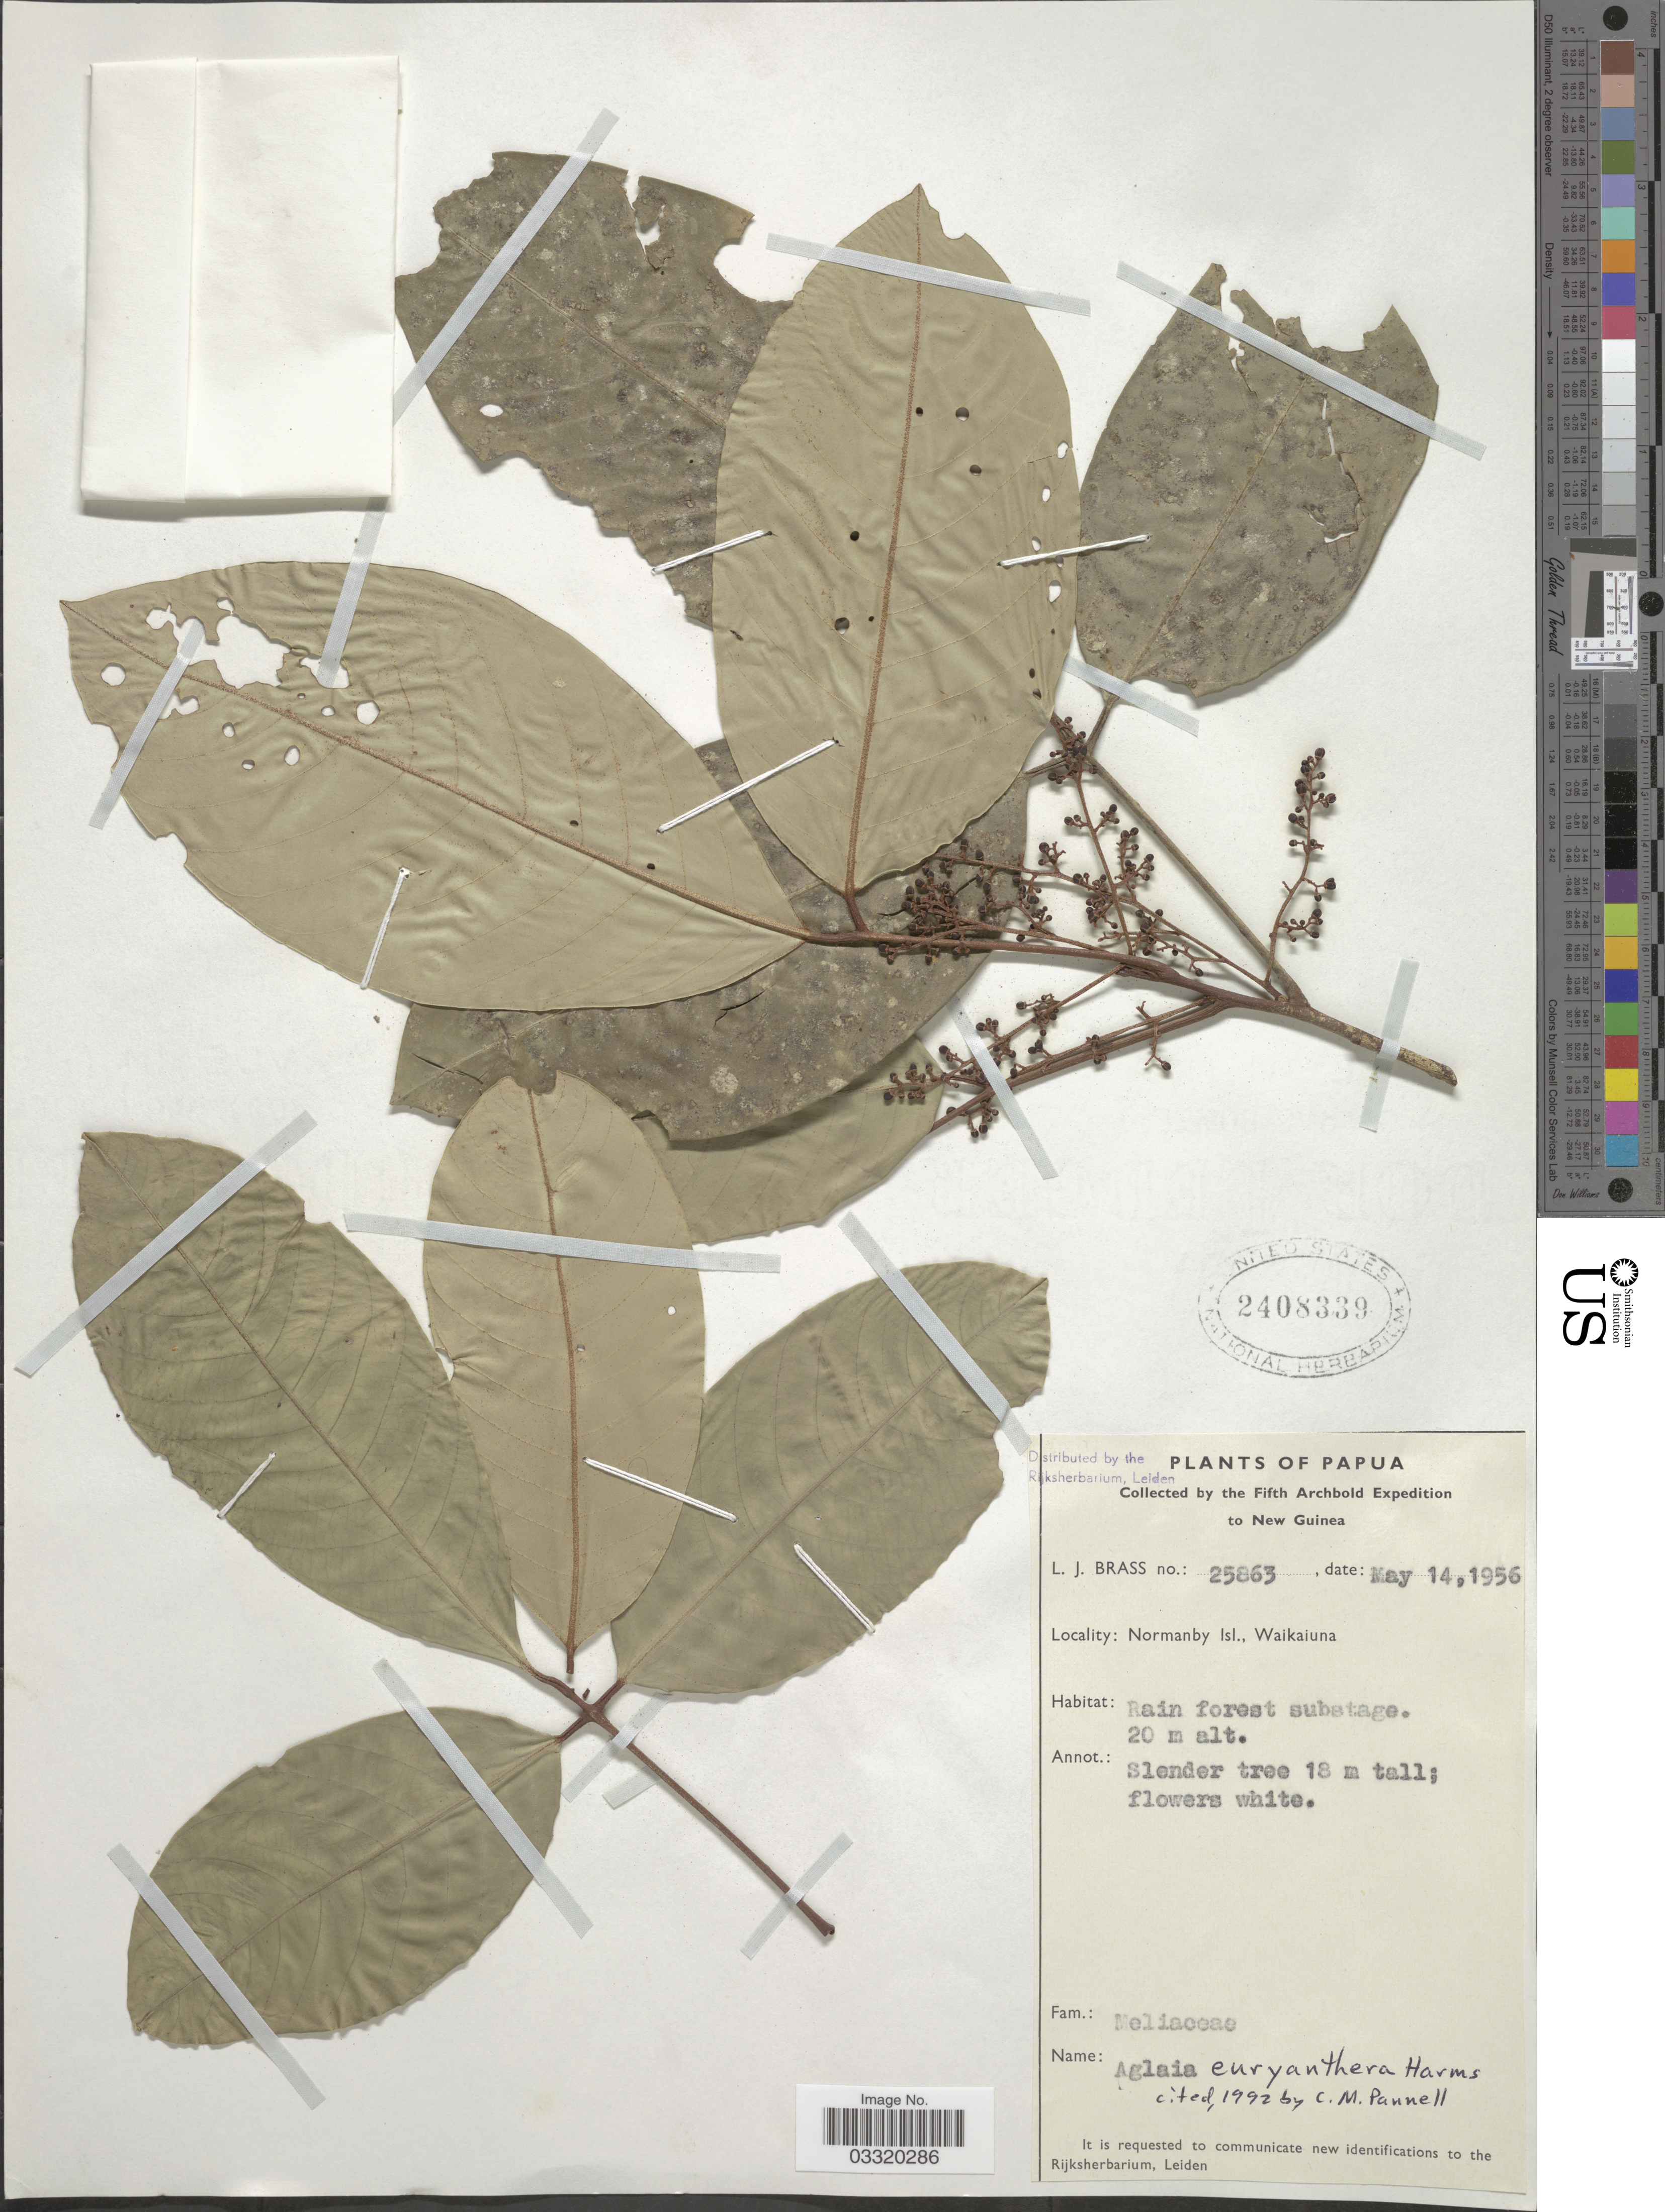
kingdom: Plantae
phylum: Tracheophyta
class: Magnoliopsida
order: Sapindales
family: Meliaceae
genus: Aglaia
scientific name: Aglaia euryanthera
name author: Harms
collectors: L. J. Brass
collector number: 25863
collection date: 1956-05-14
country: Papua New Guinea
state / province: Milne Bay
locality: Papua. New Guinea. Normanby Isl., Waikaiuna.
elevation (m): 20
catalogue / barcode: US 2408339